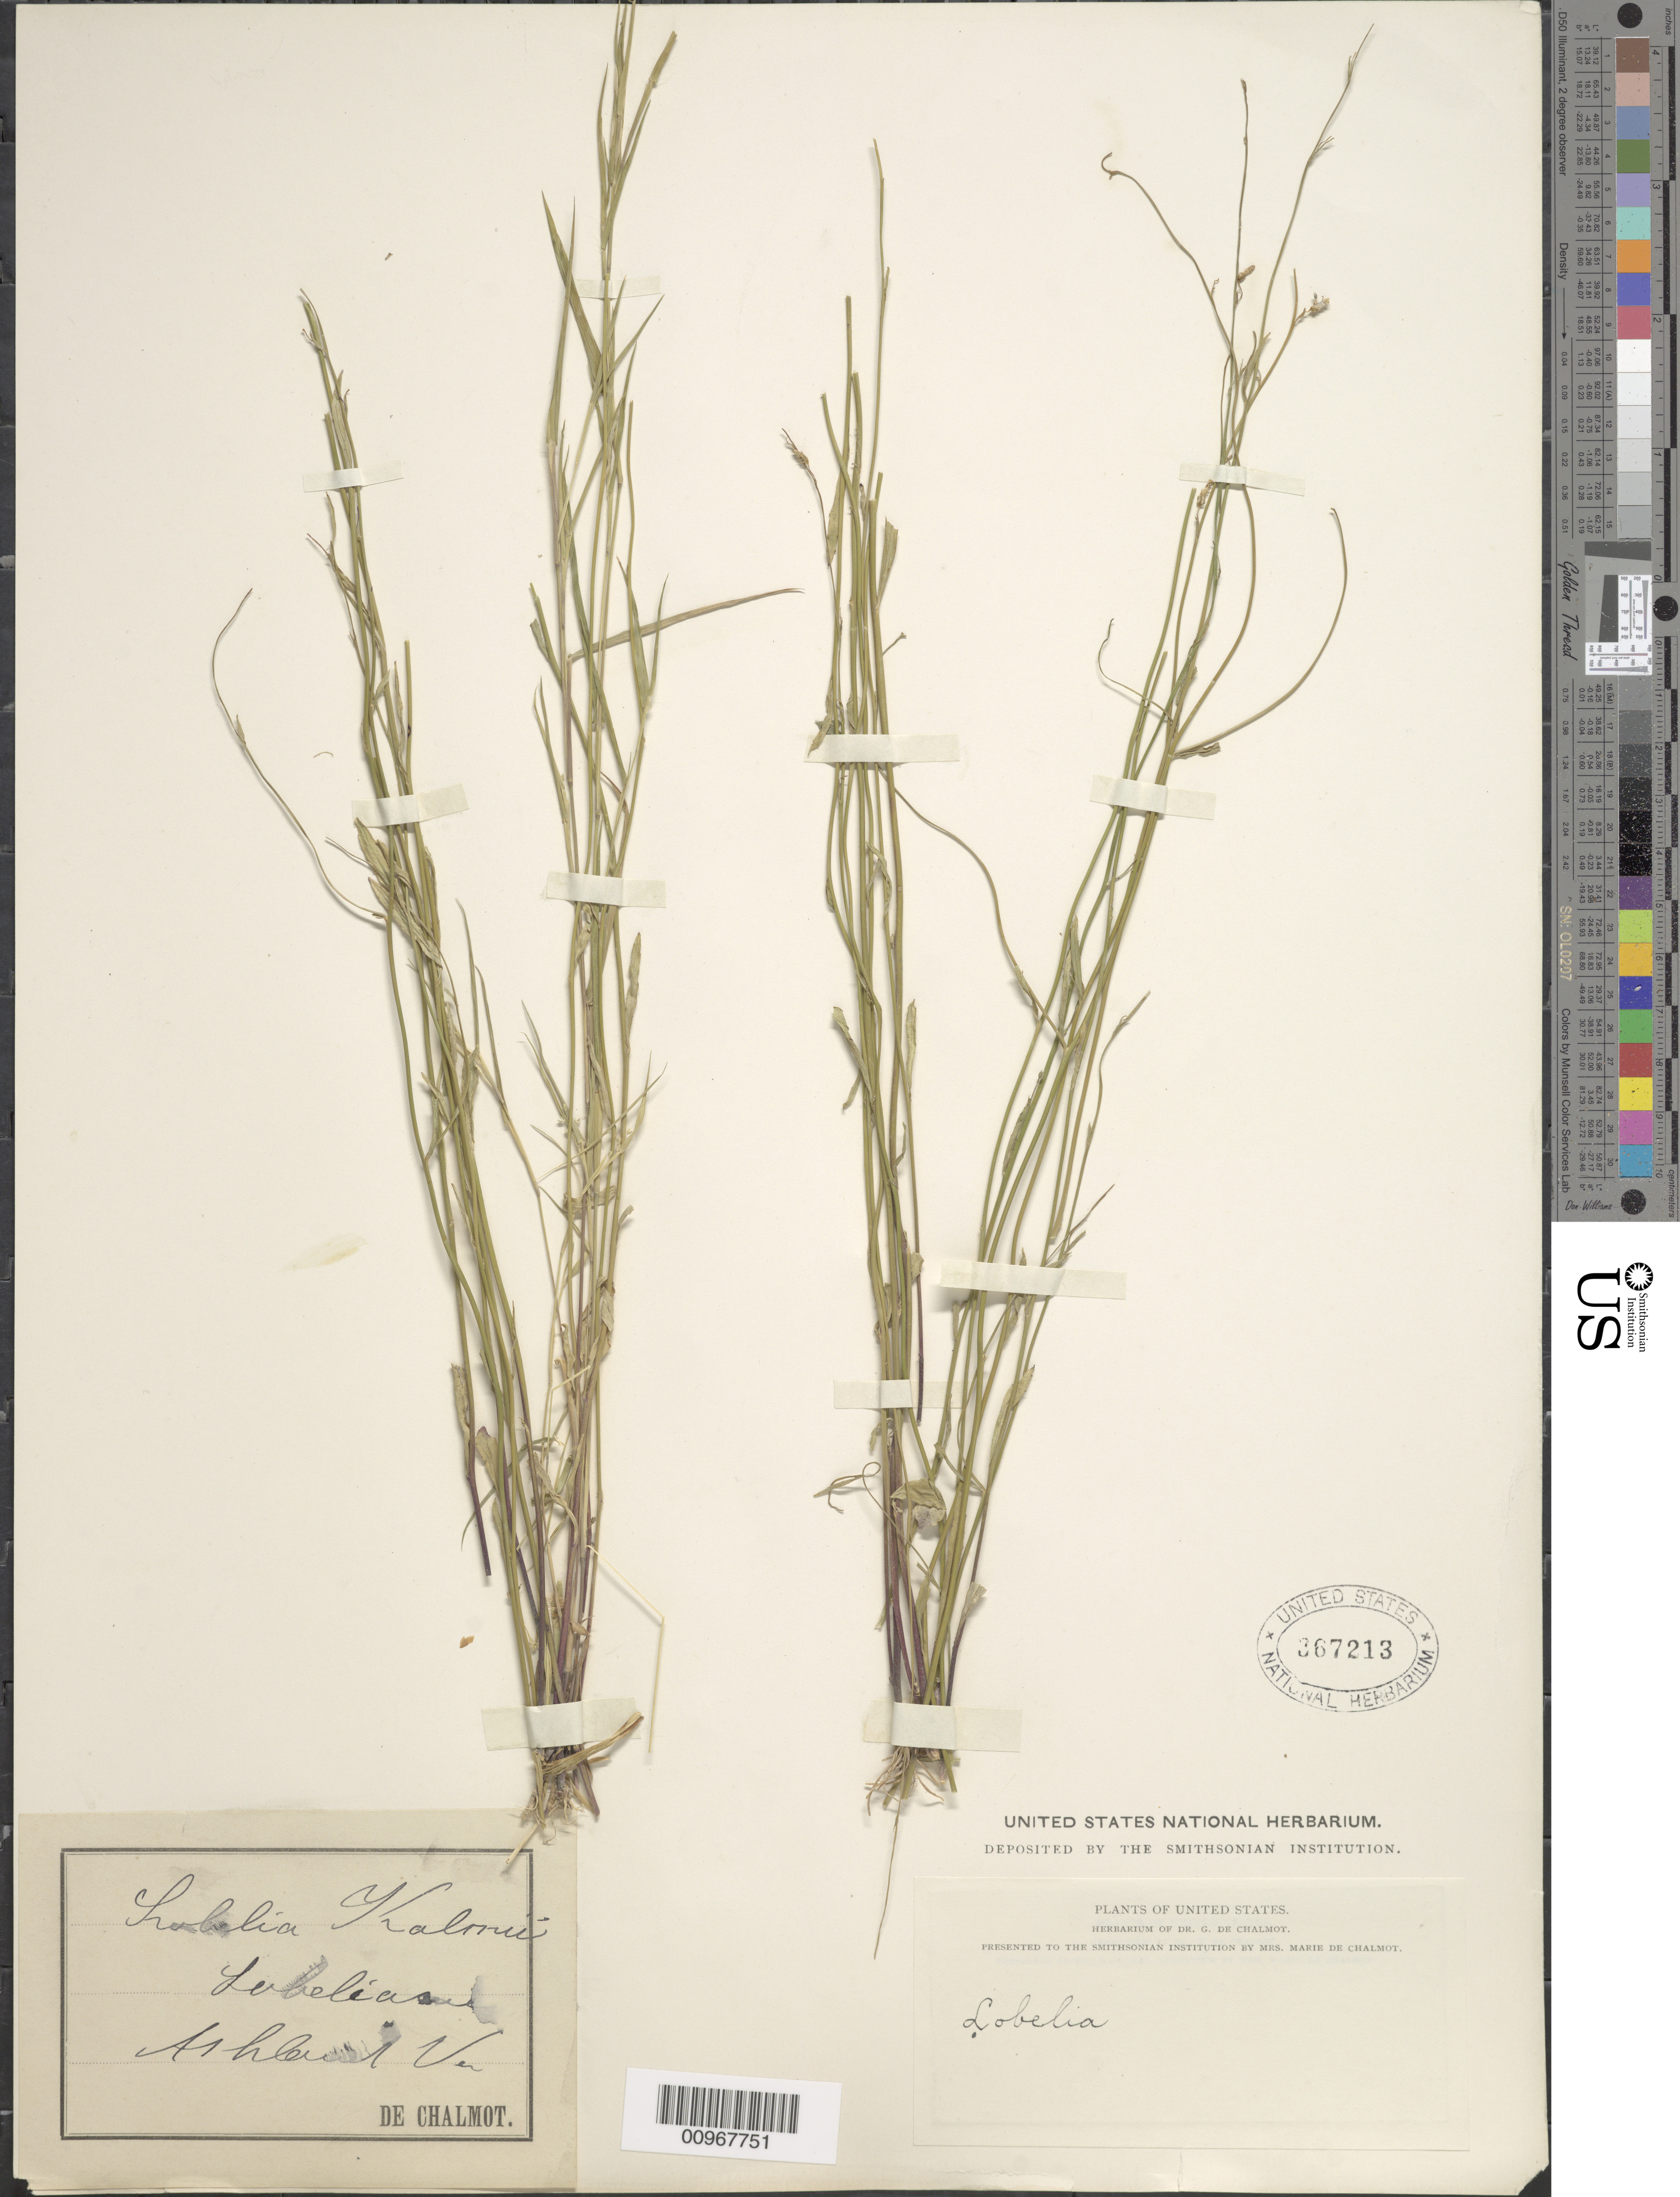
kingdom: Plantae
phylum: Tracheophyta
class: Magnoliopsida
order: Asterales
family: Campanulaceae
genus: Lobelia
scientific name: Lobelia kalmii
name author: L.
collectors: G. de Chalmot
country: United States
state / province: Virginia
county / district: Hanover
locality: Ashland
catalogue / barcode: US 367213